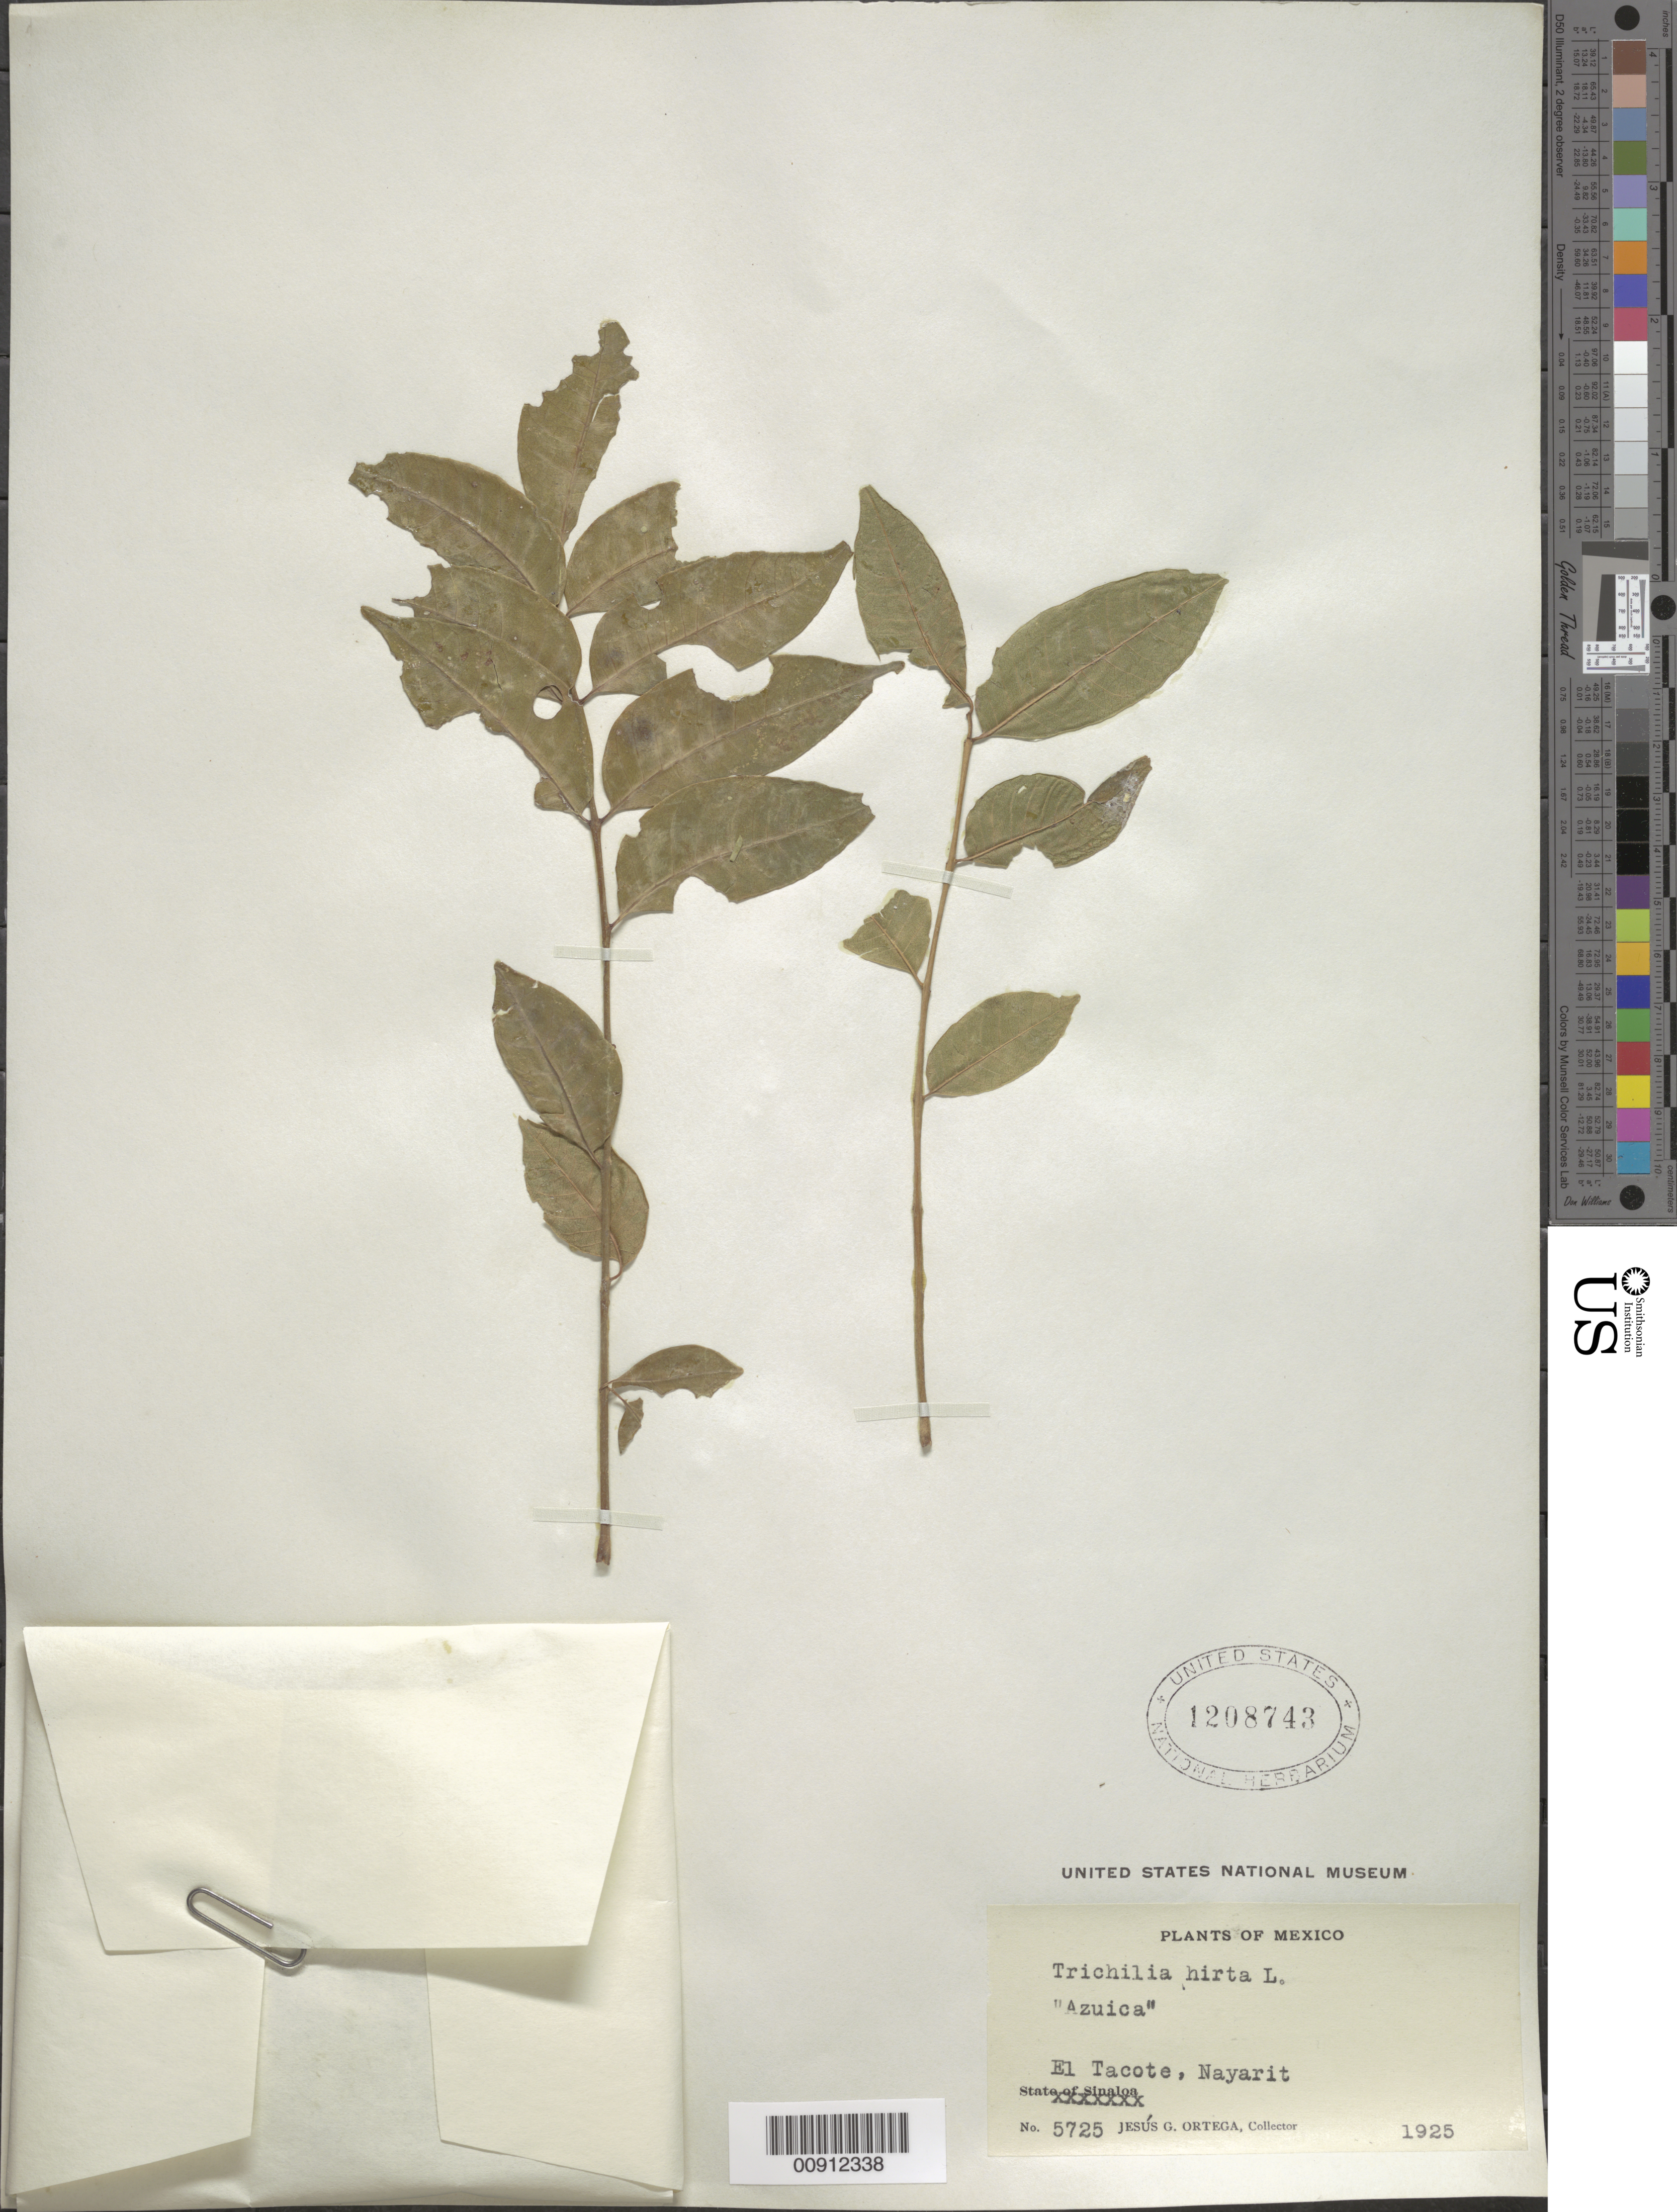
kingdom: Plantae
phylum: Tracheophyta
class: Magnoliopsida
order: Sapindales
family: Meliaceae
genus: Trichilia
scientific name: Trichilia hirta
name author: L.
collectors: J. Ortega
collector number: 5725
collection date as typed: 1925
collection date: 1925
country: Mexico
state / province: Nayarit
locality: El Tacote, Nayarit.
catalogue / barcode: US 1208743